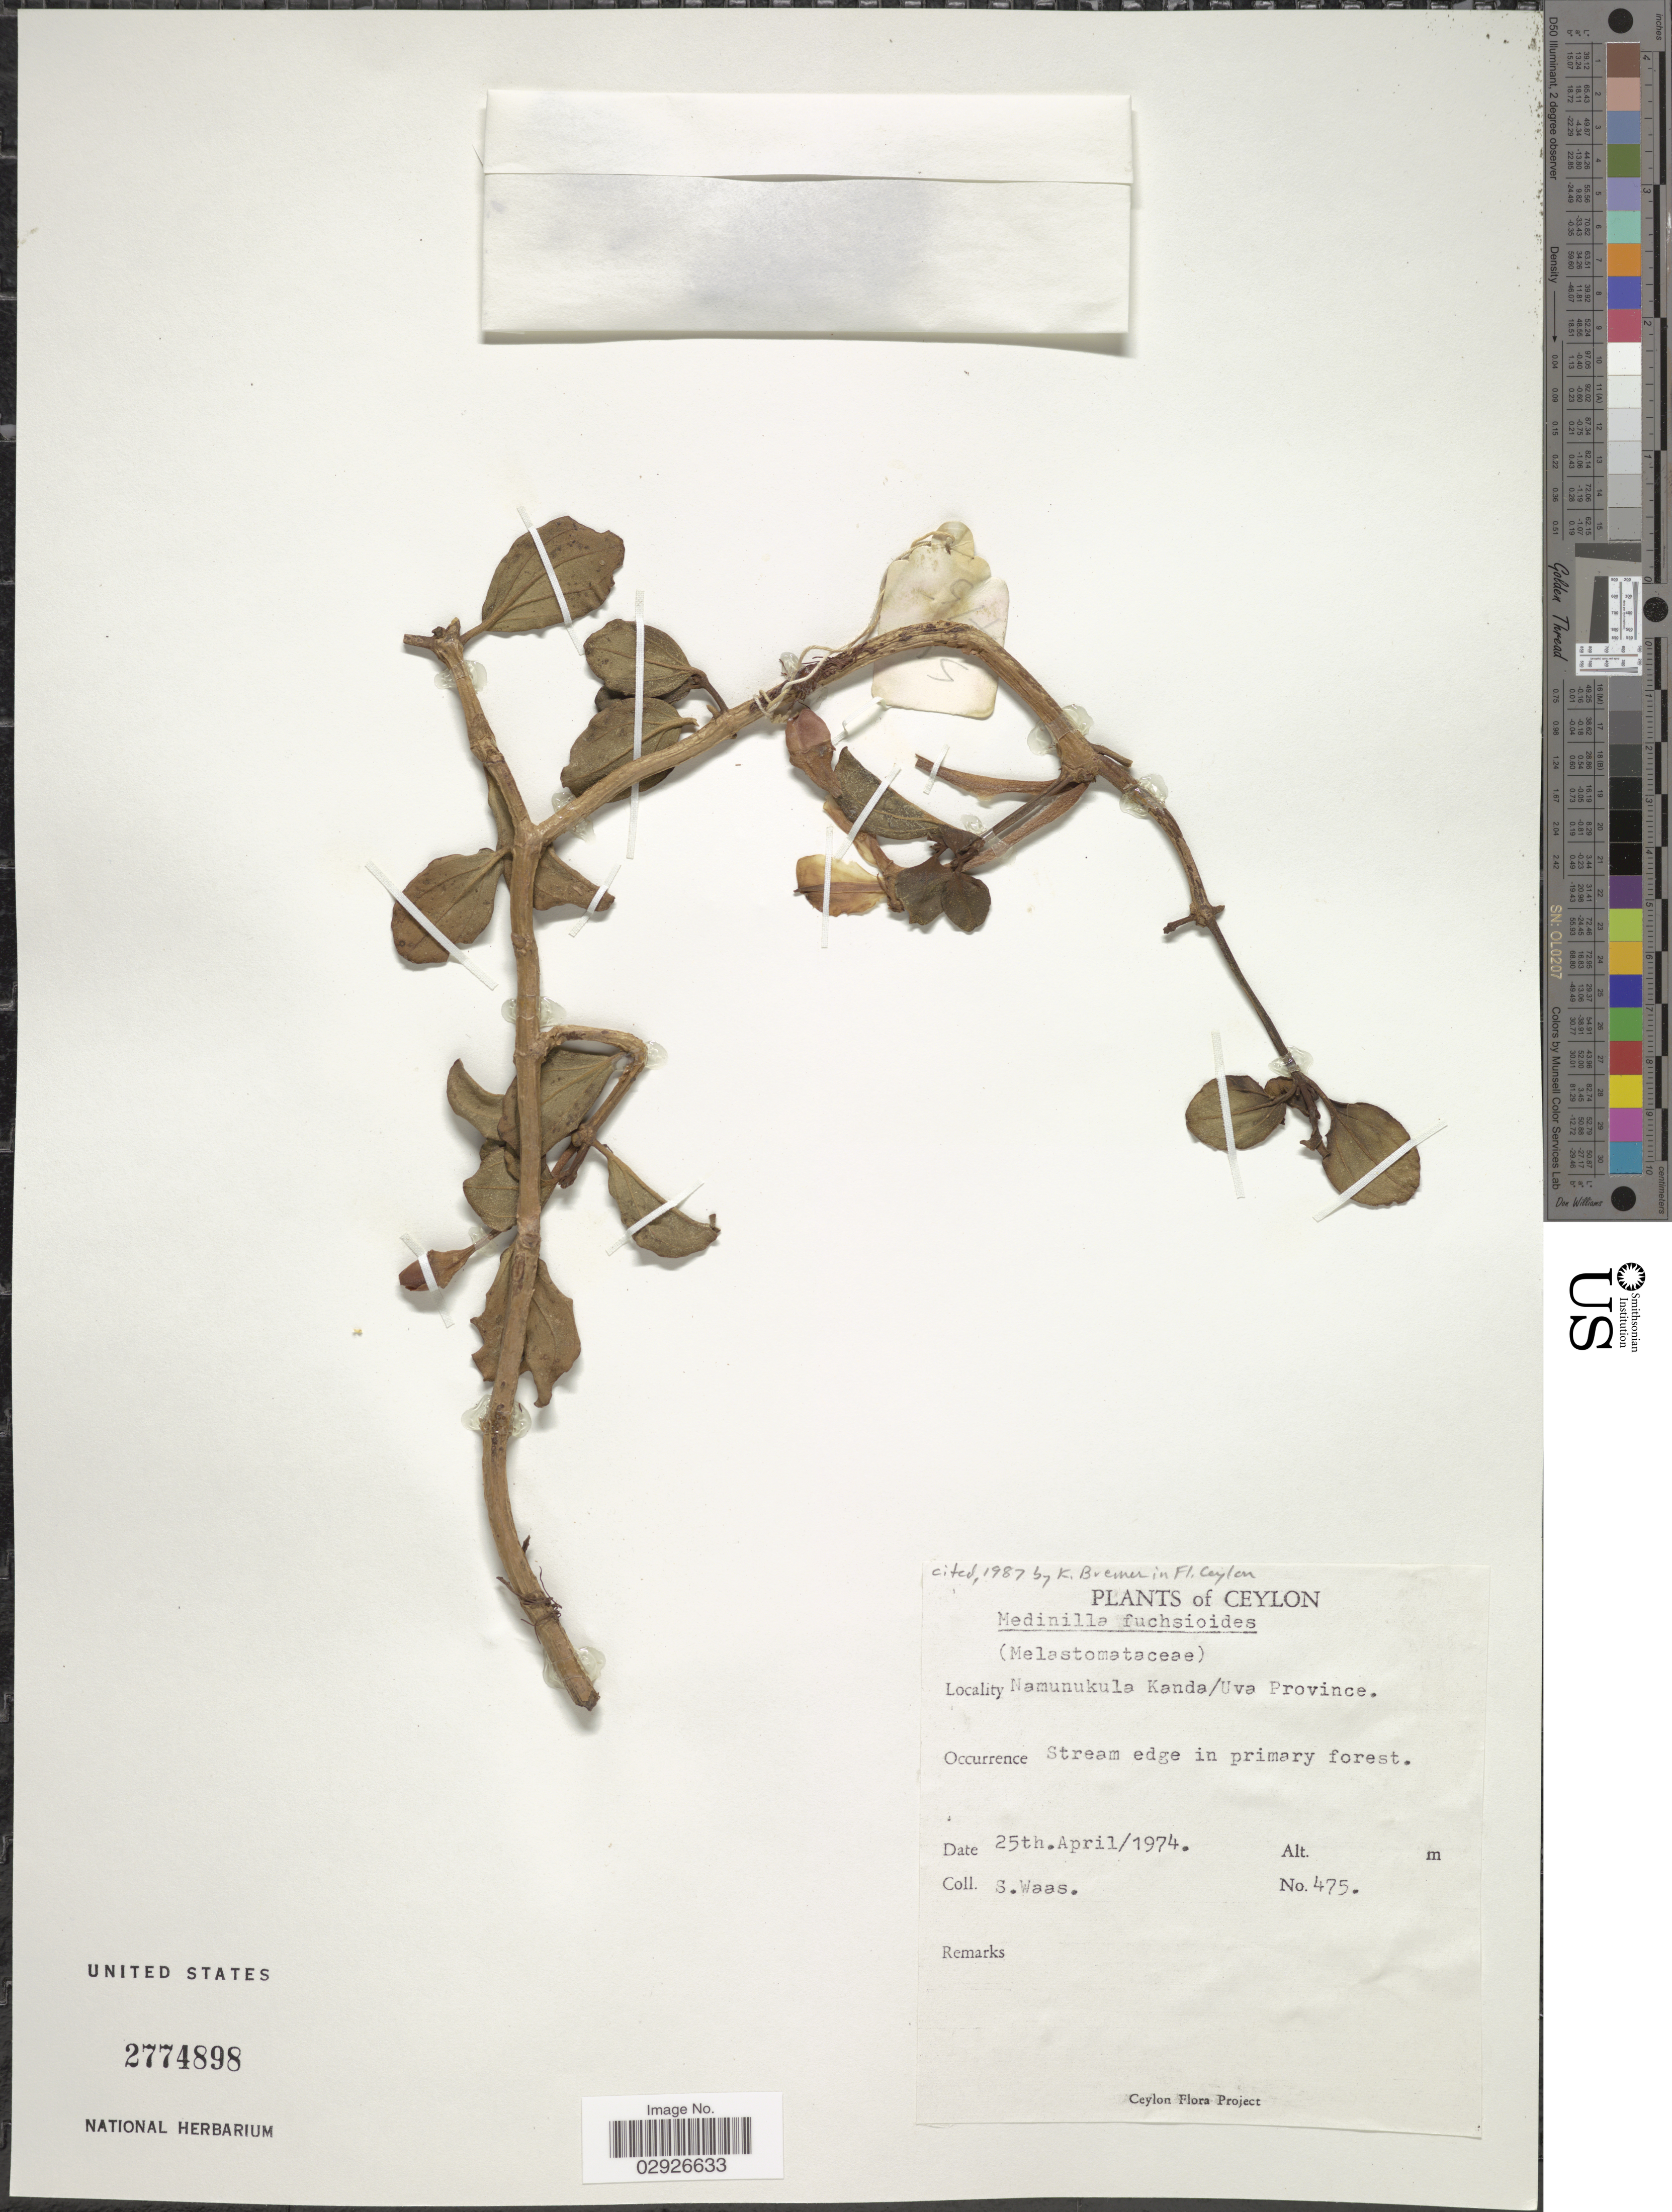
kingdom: Plantae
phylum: Tracheophyta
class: Magnoliopsida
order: Myrtales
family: Melastomataceae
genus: Medinilla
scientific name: Medinilla fuchsioides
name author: Gard.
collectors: S. Waas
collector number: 475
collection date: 1974-04-25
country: Sri Lanka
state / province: Uva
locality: Ceylon. Namunukula Kanda.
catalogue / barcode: US 2774898